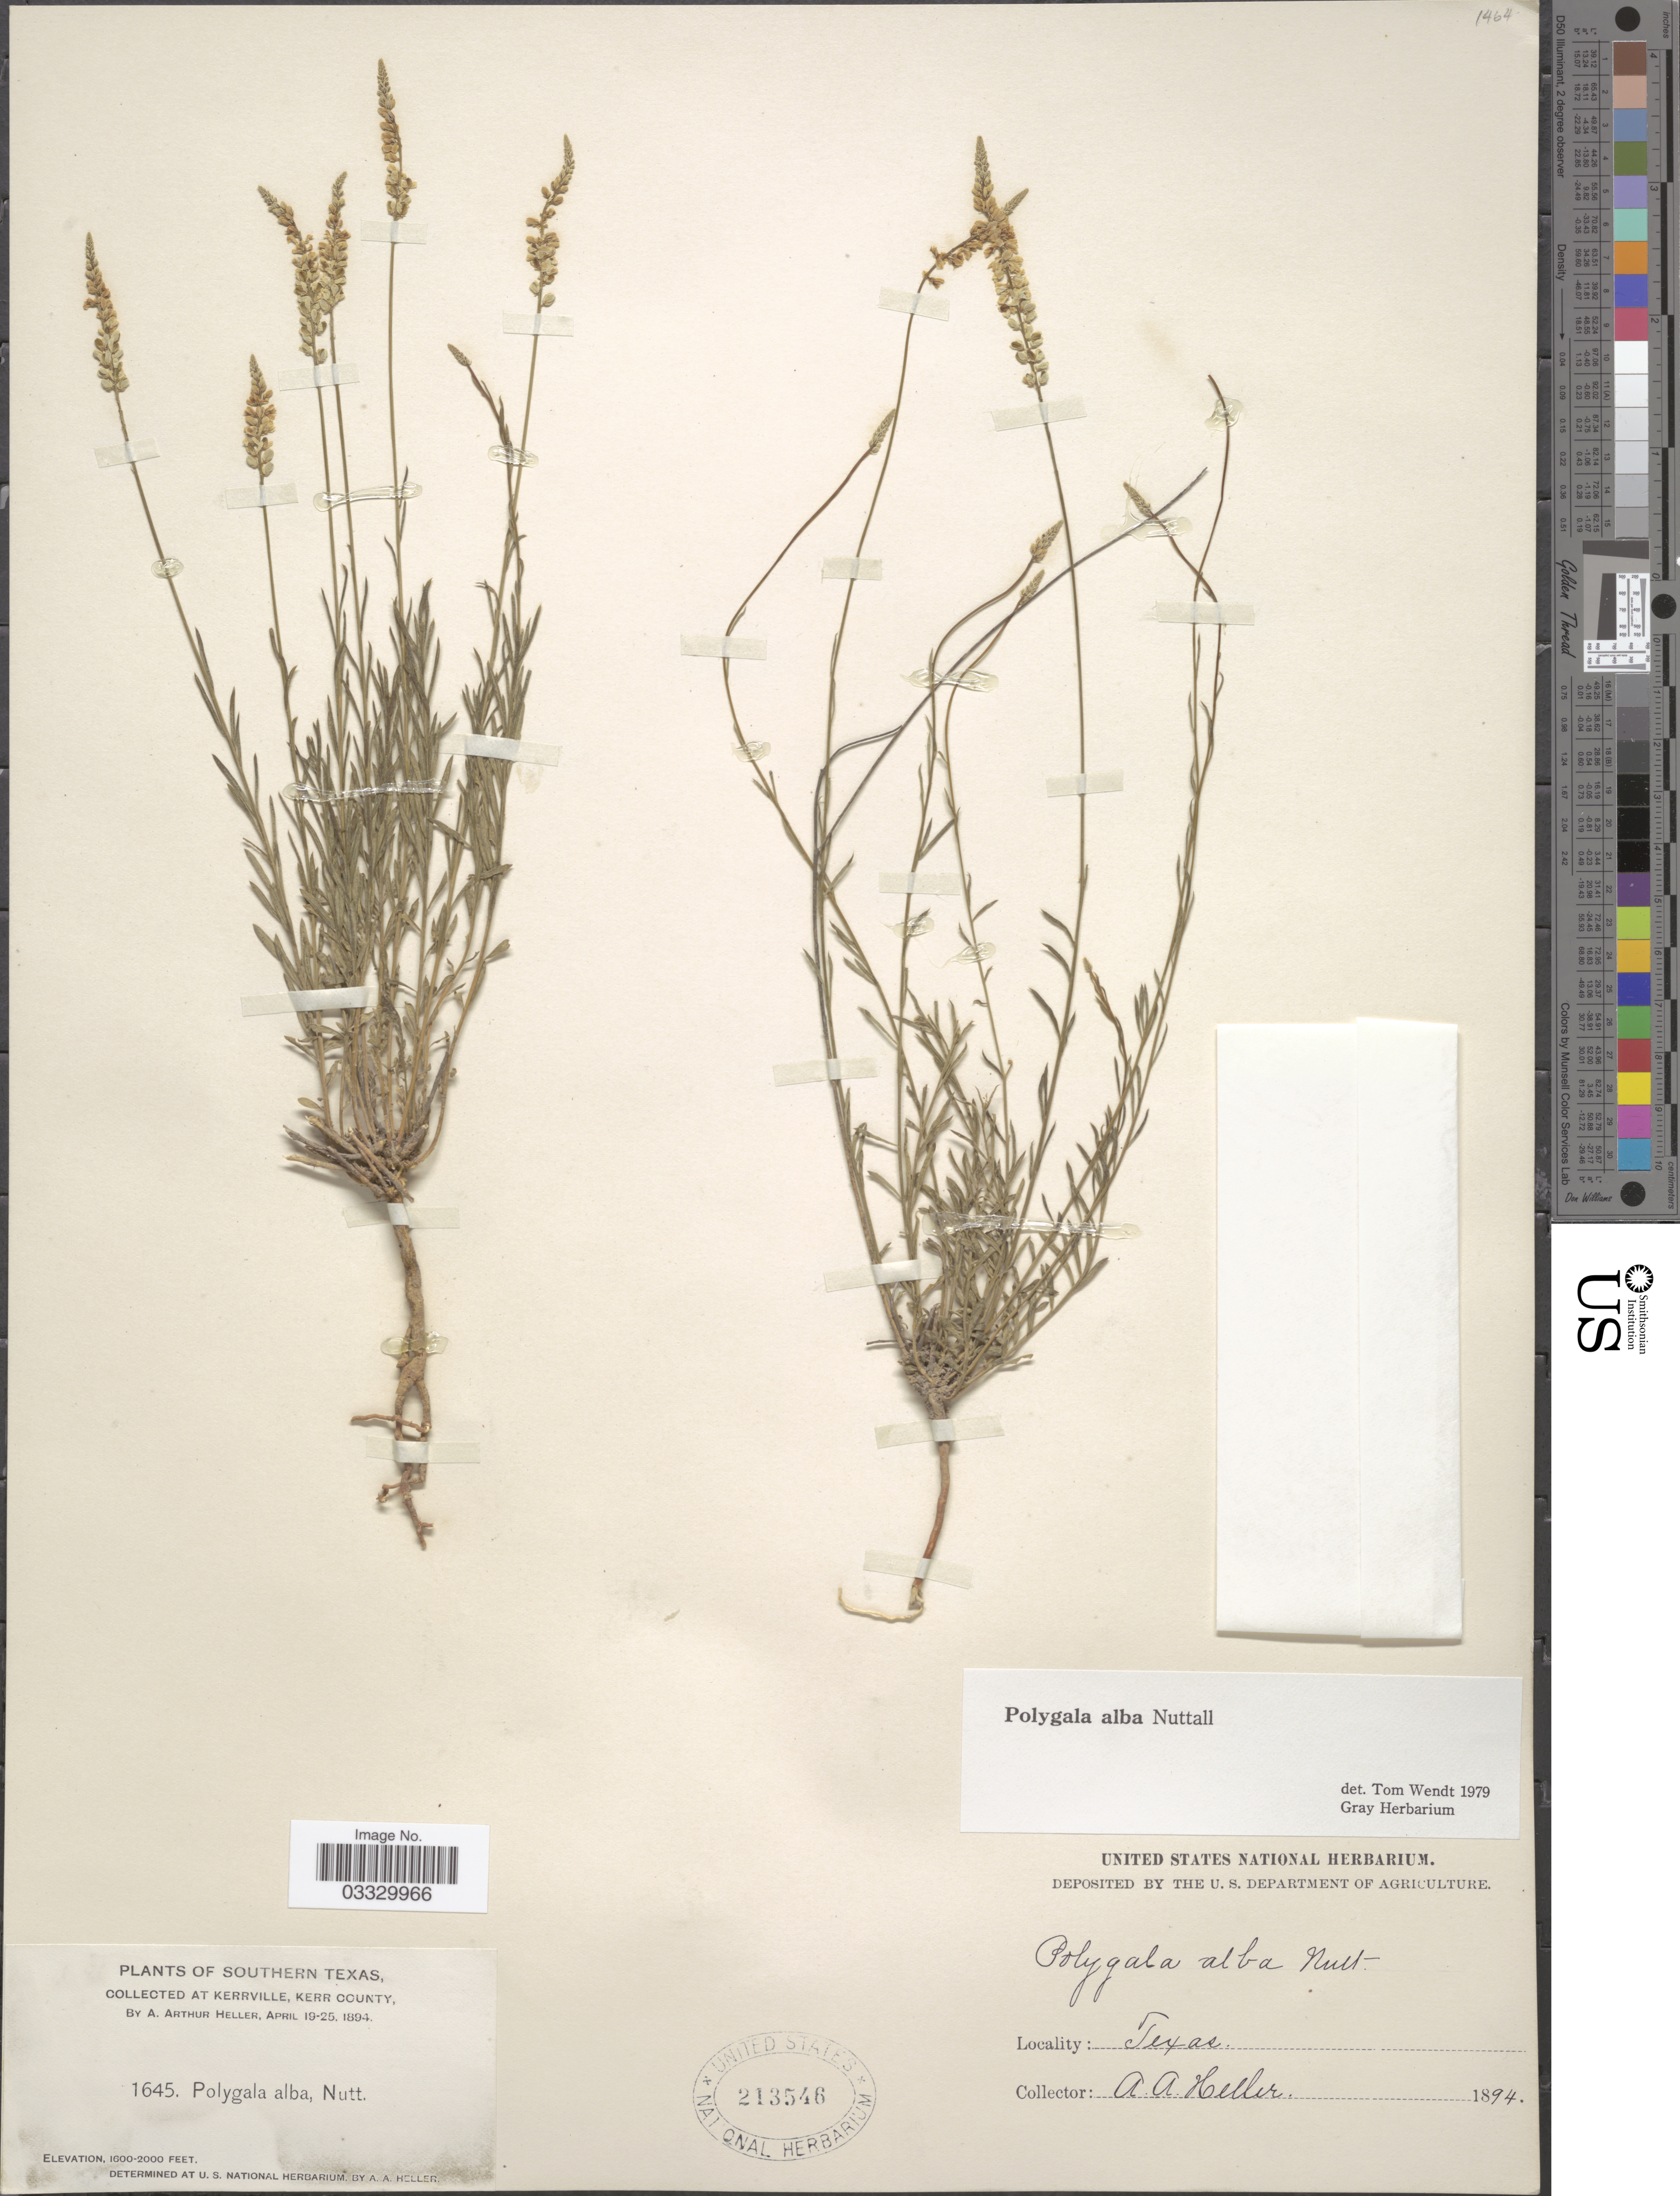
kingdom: Plantae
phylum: Tracheophyta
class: Magnoliopsida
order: Fabales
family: Polygalaceae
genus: Polygala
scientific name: Polygala alba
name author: Nutt.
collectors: A. A. Heller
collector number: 1645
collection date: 1894-04-19/1894-04-25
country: United States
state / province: Texas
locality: Southern Texas. At Kerrville, Kerr County.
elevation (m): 305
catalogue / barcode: US 213546